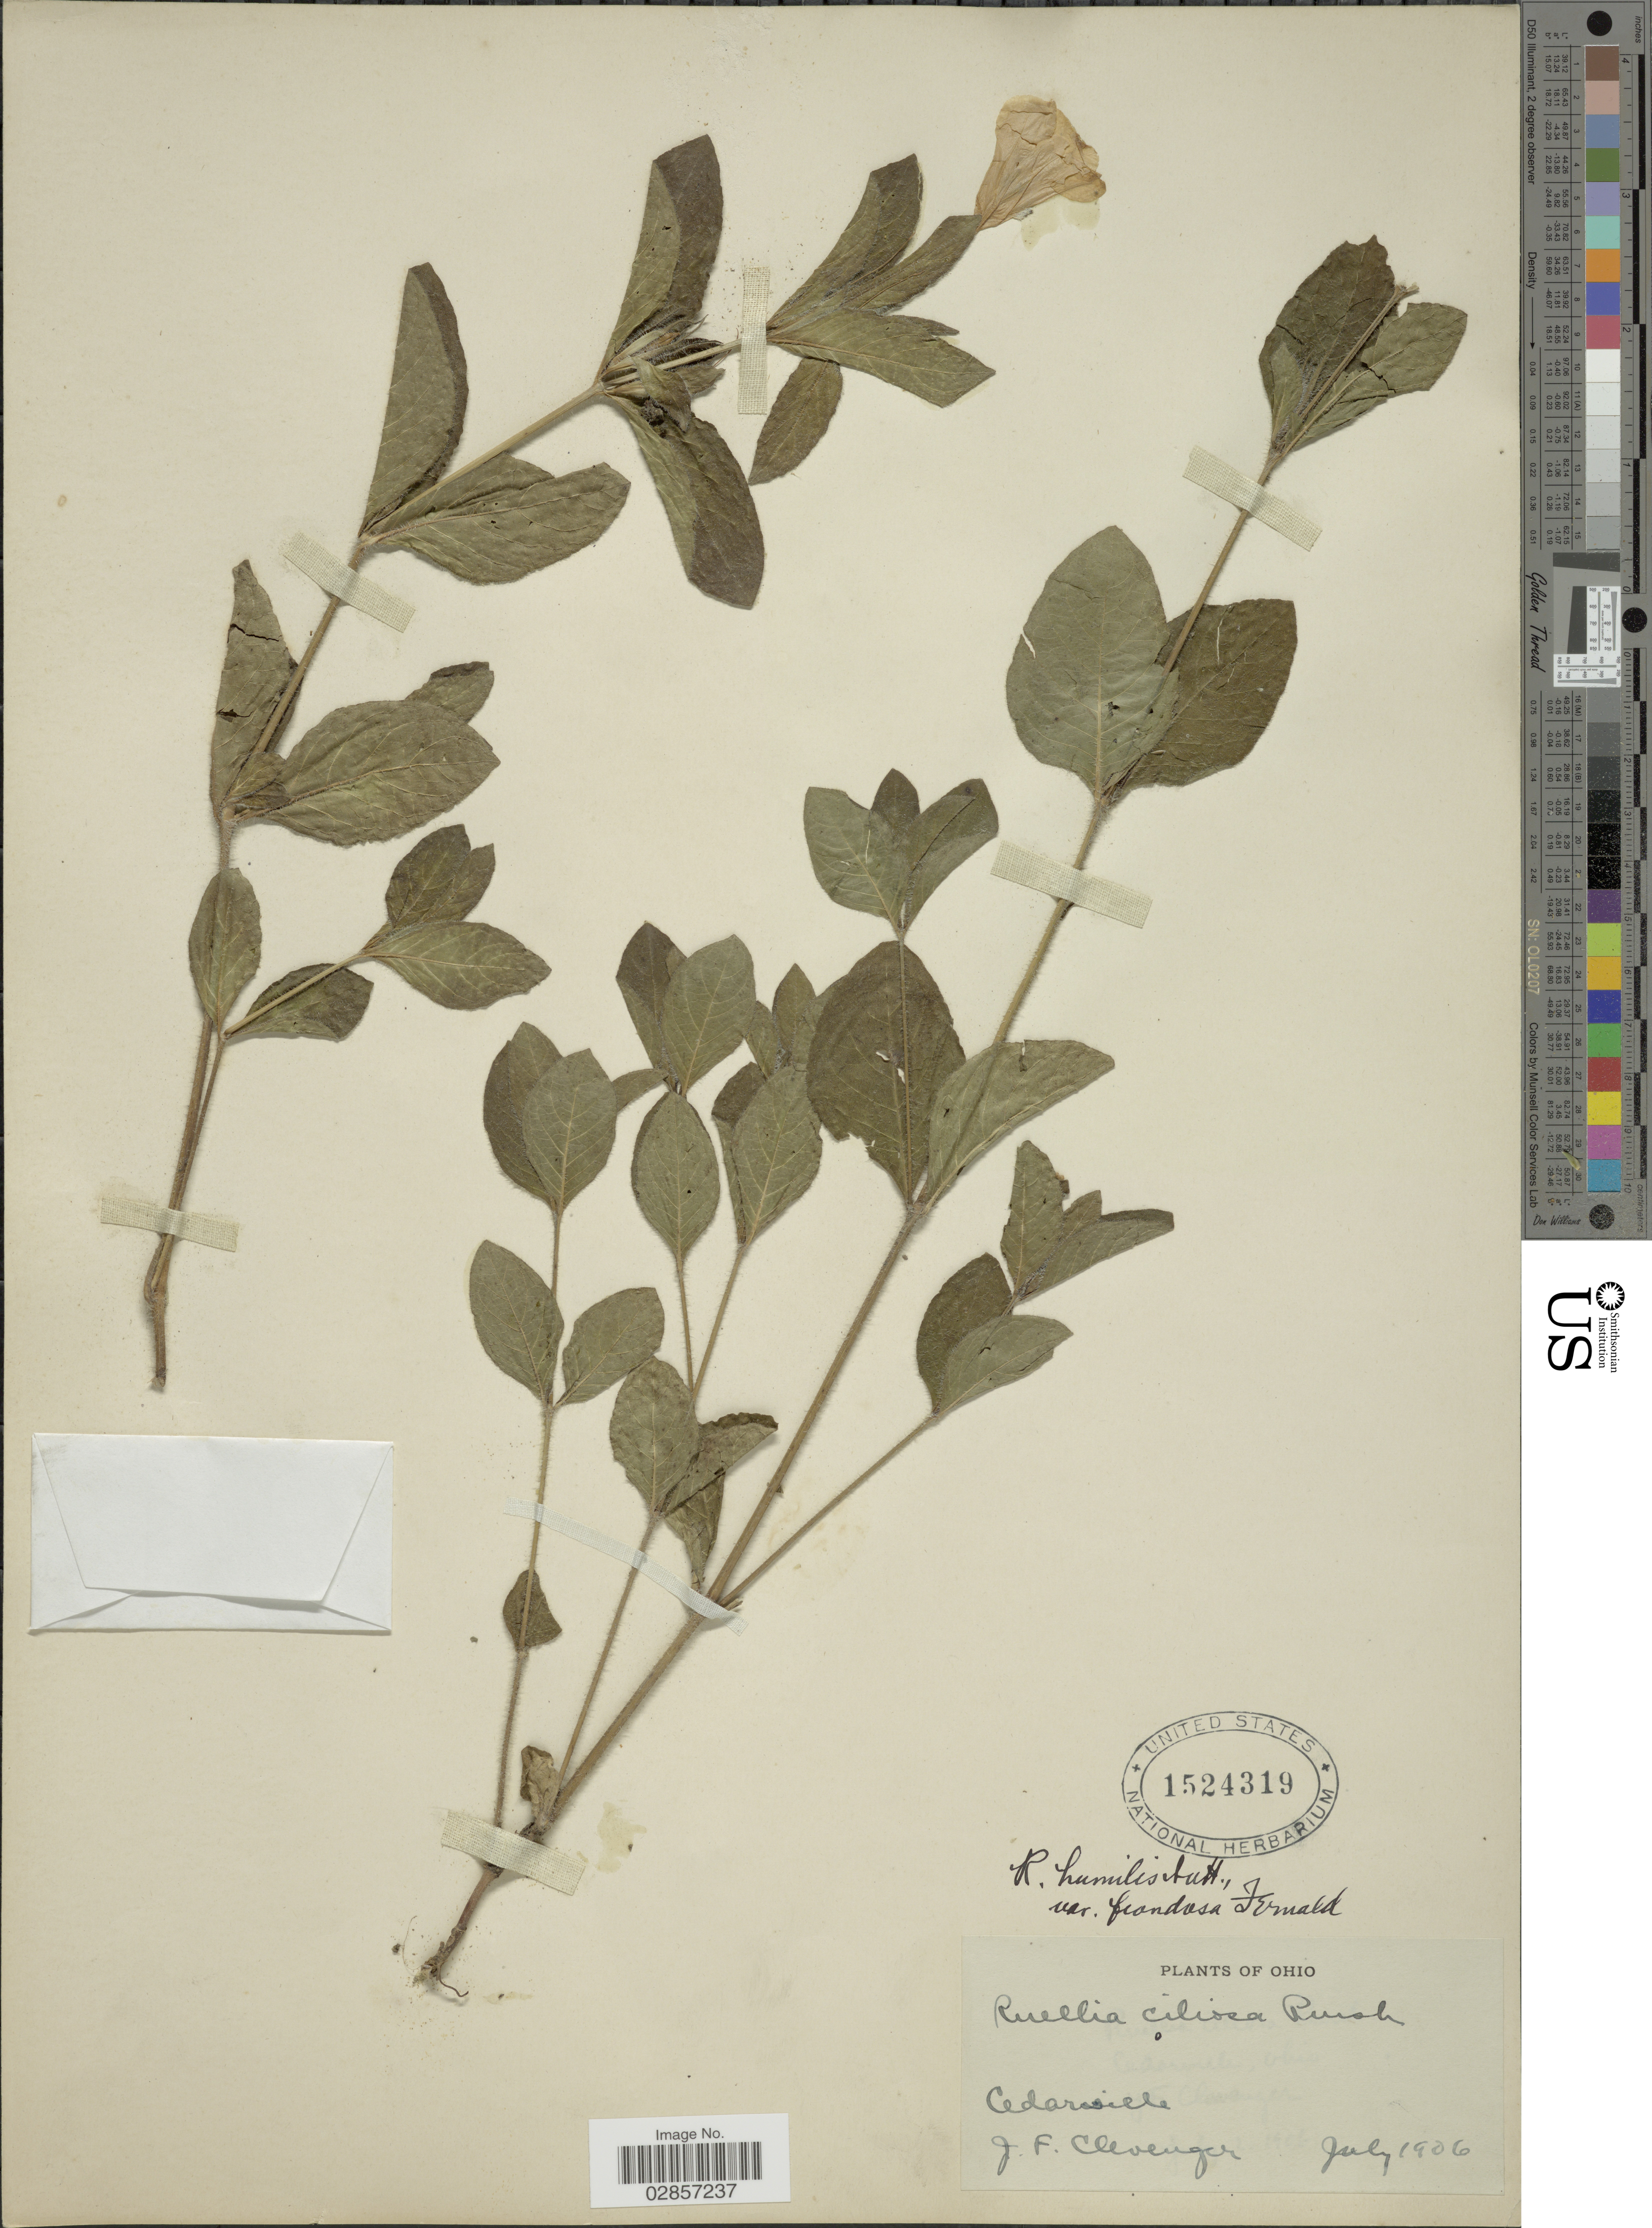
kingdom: Plantae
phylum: Tracheophyta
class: Magnoliopsida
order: Lamiales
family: Acanthaceae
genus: Ruellia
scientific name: Ruellia humilis var. frondosa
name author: Fernald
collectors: J. F. Clevenger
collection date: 1906-07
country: United States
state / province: Ohio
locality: Cedarville.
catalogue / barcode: US 1524319